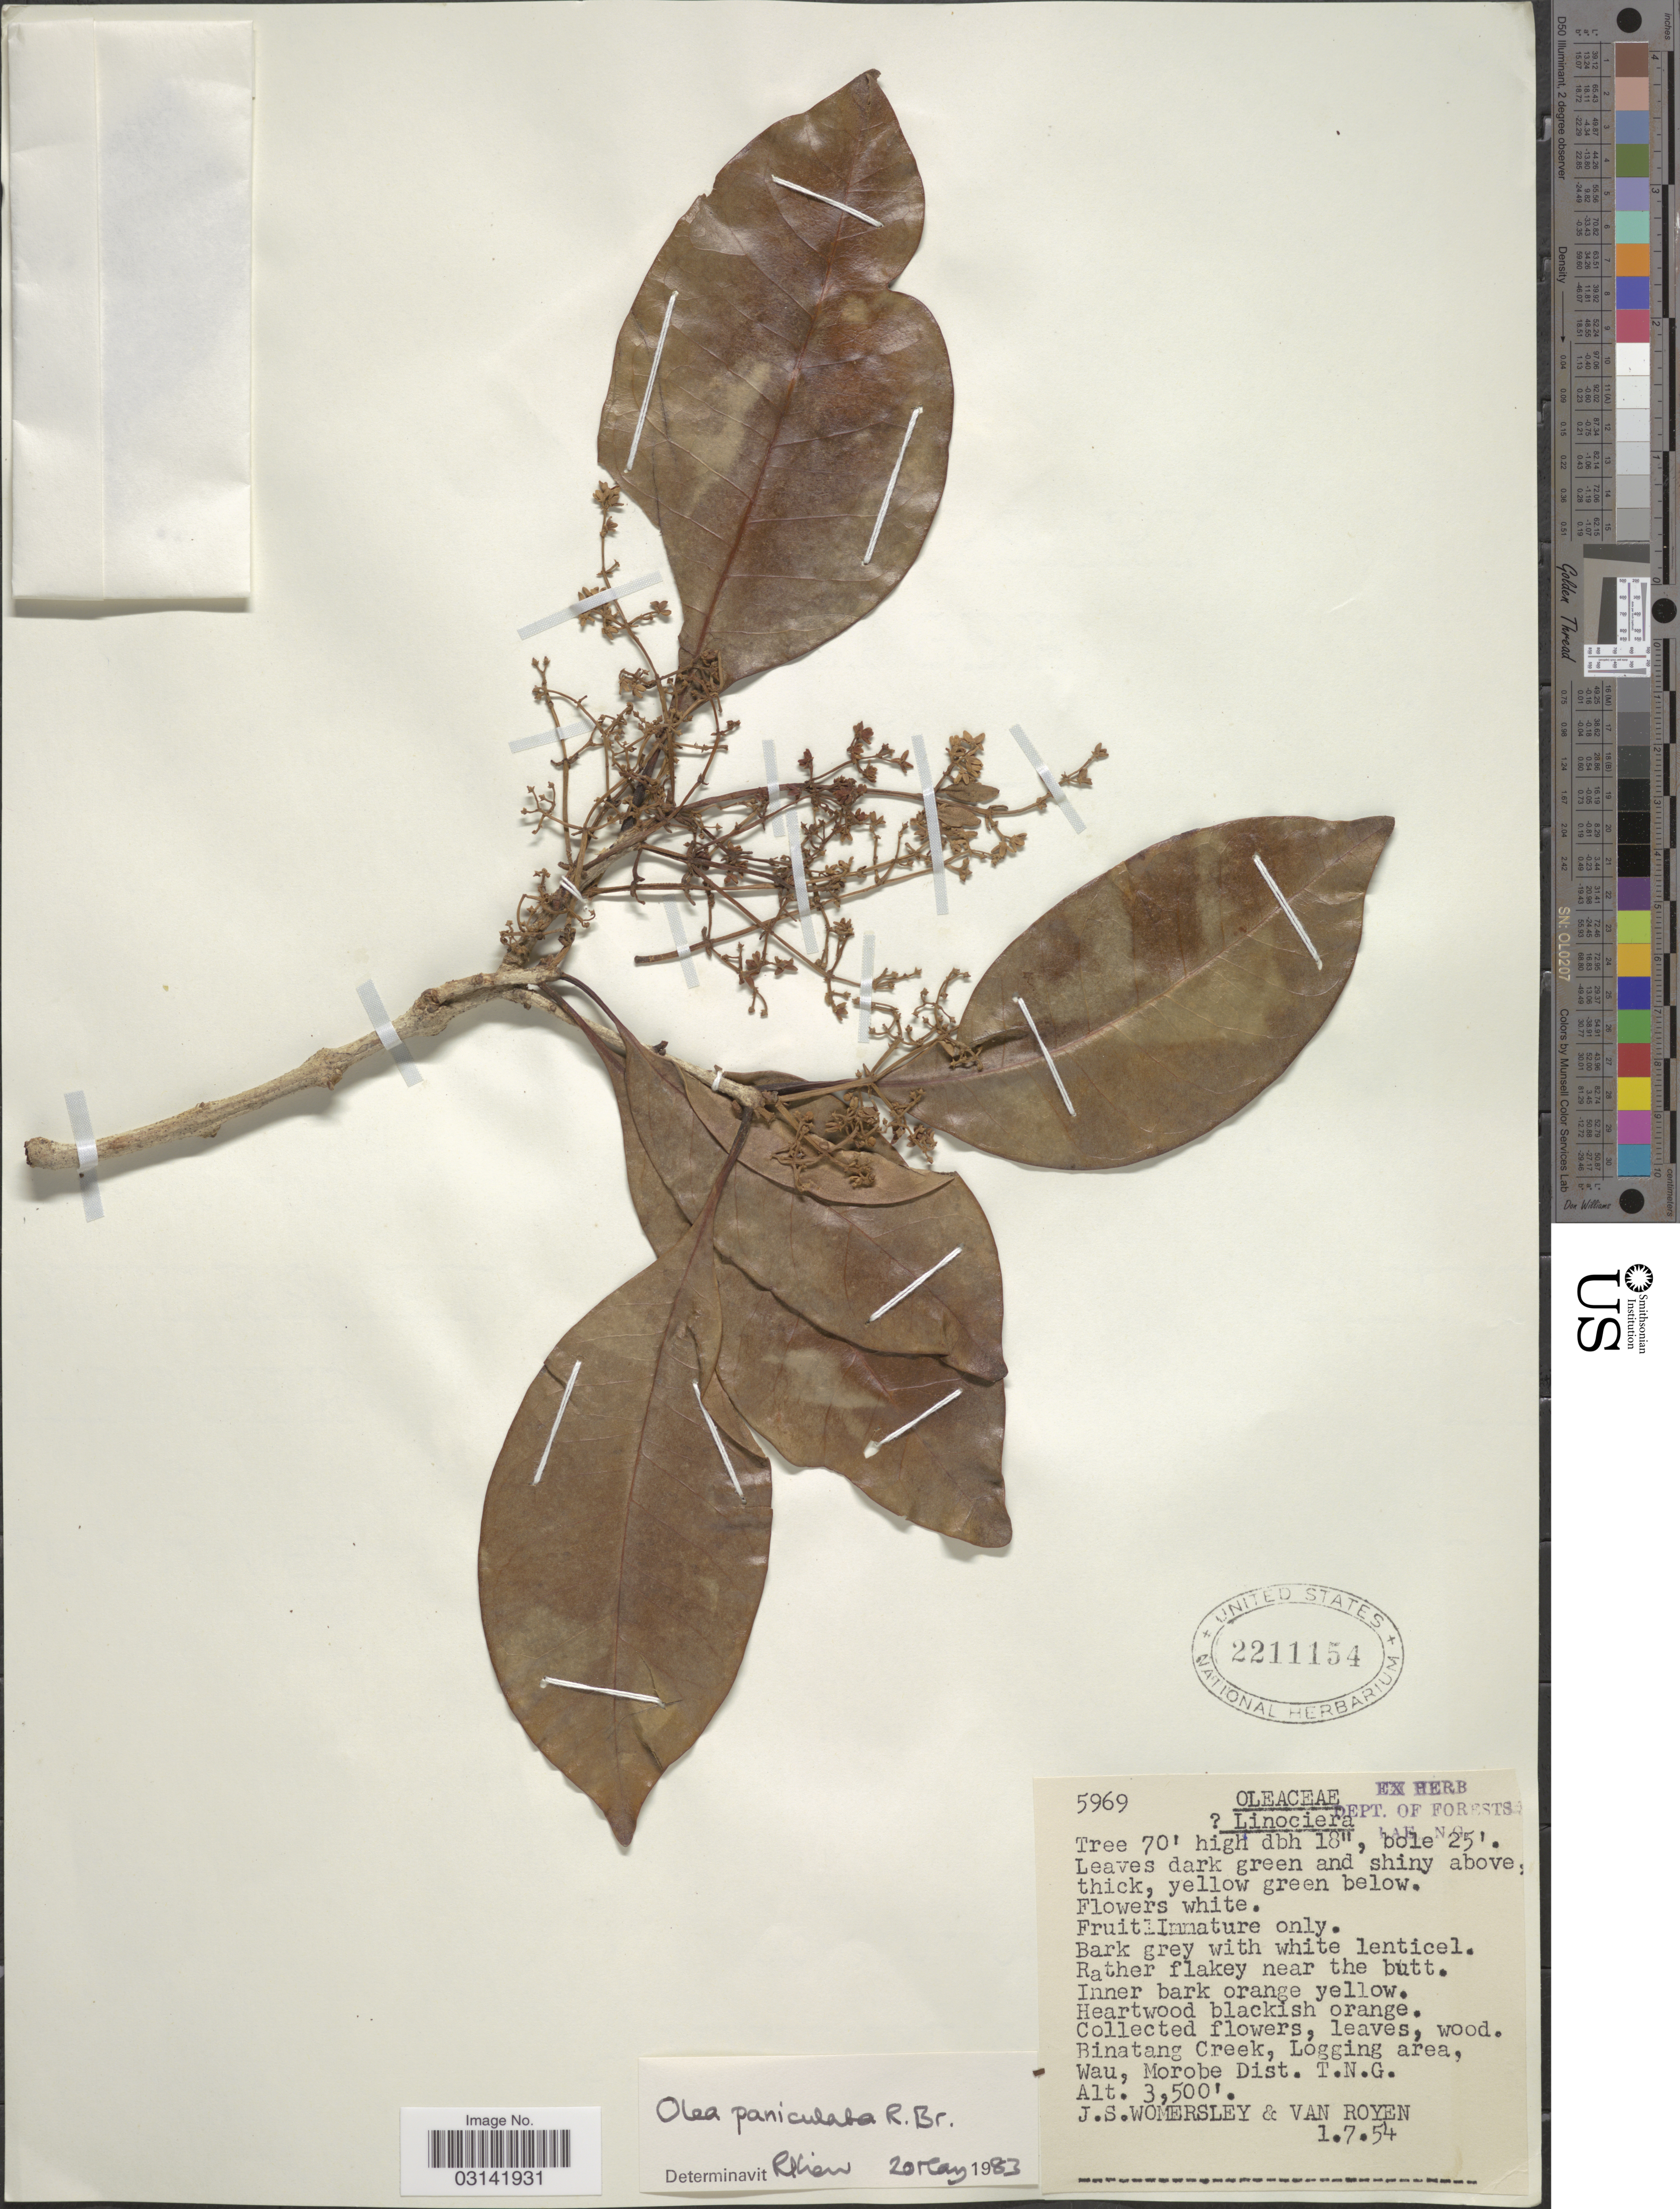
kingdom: Plantae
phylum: Tracheophyta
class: Magnoliopsida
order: Lamiales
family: Oleaceae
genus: Olea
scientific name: Olea paniculata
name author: R. Br.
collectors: J. S. Womersley & -. Van Royen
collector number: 5969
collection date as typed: Transcribed d/m/y: 1/7/54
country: Papua New Guinea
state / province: Morobe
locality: Binatang Creek, Logging area, Wau, Morobe Dist. T.N.G.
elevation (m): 1067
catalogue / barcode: US 2211154